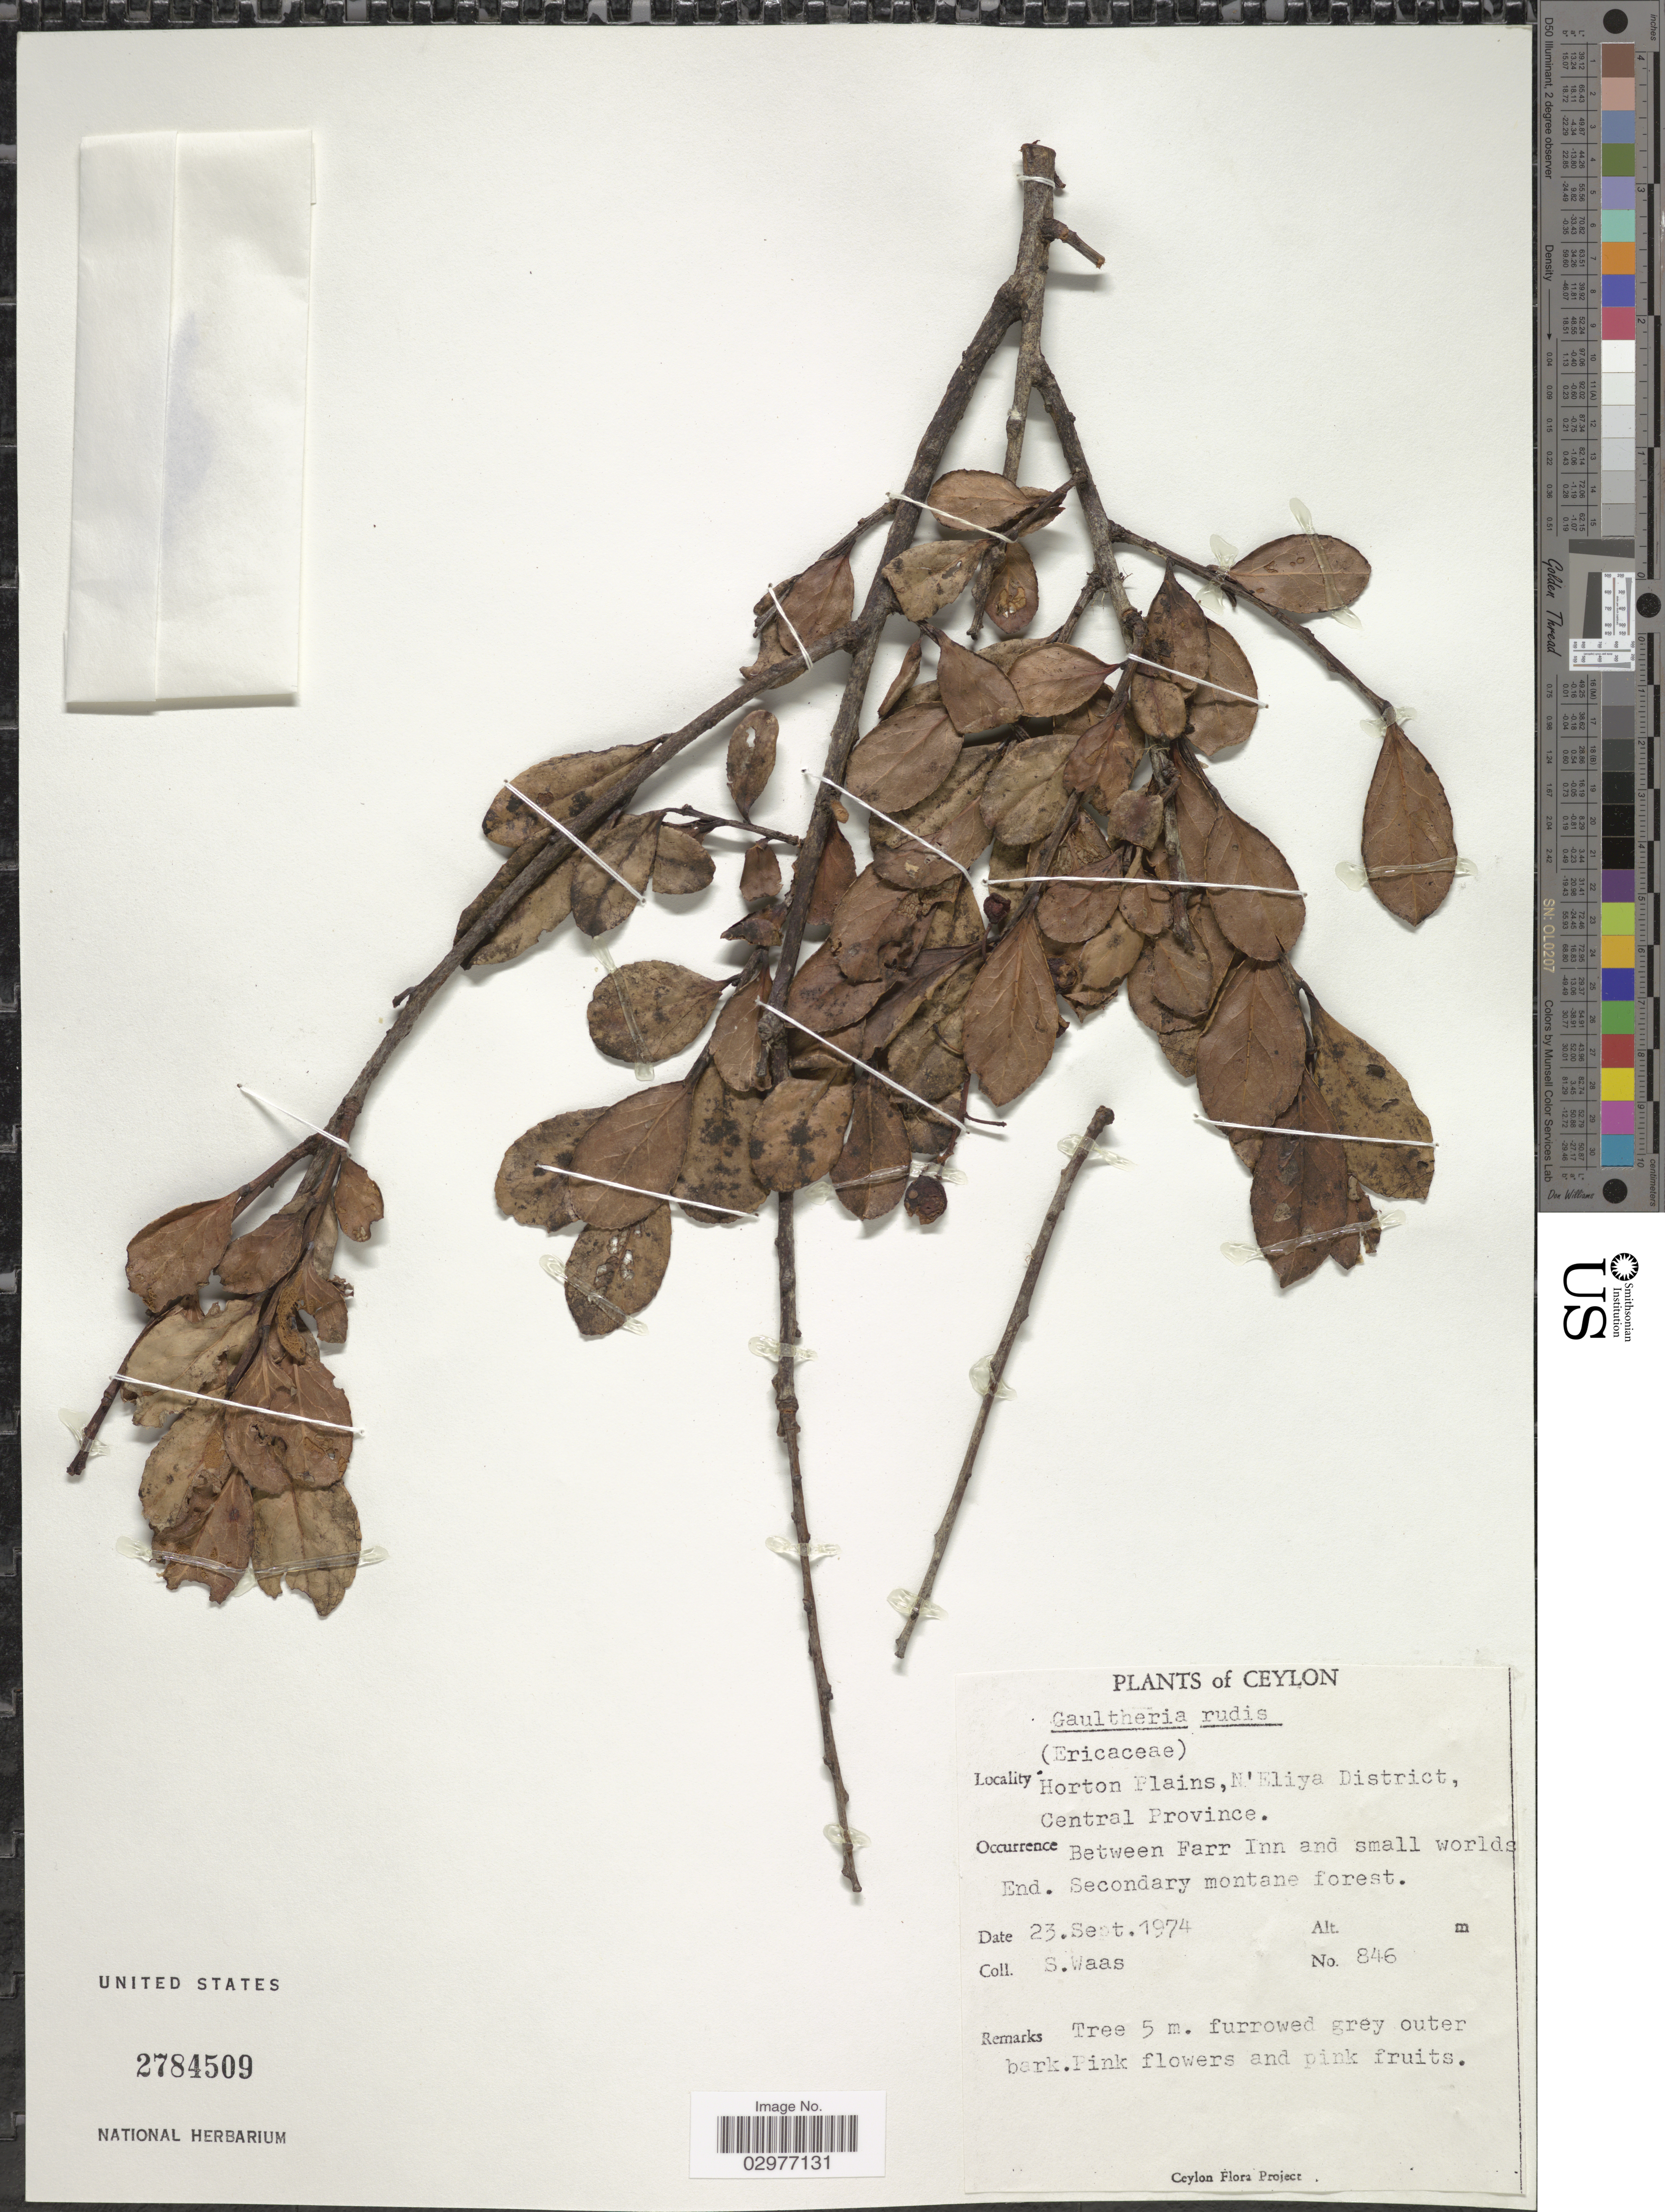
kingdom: Plantae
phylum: Tracheophyta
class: Magnoliopsida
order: Ericales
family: Ericaceae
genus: Gaultheria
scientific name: Gaultheria leschenaultii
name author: DC.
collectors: S. Waas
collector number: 846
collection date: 1974-09-23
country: Sri Lanka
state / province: Central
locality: Ceylon. Horton PLains, N'Eliya District. Between Farr Inn and small worlds End.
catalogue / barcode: US 2784509